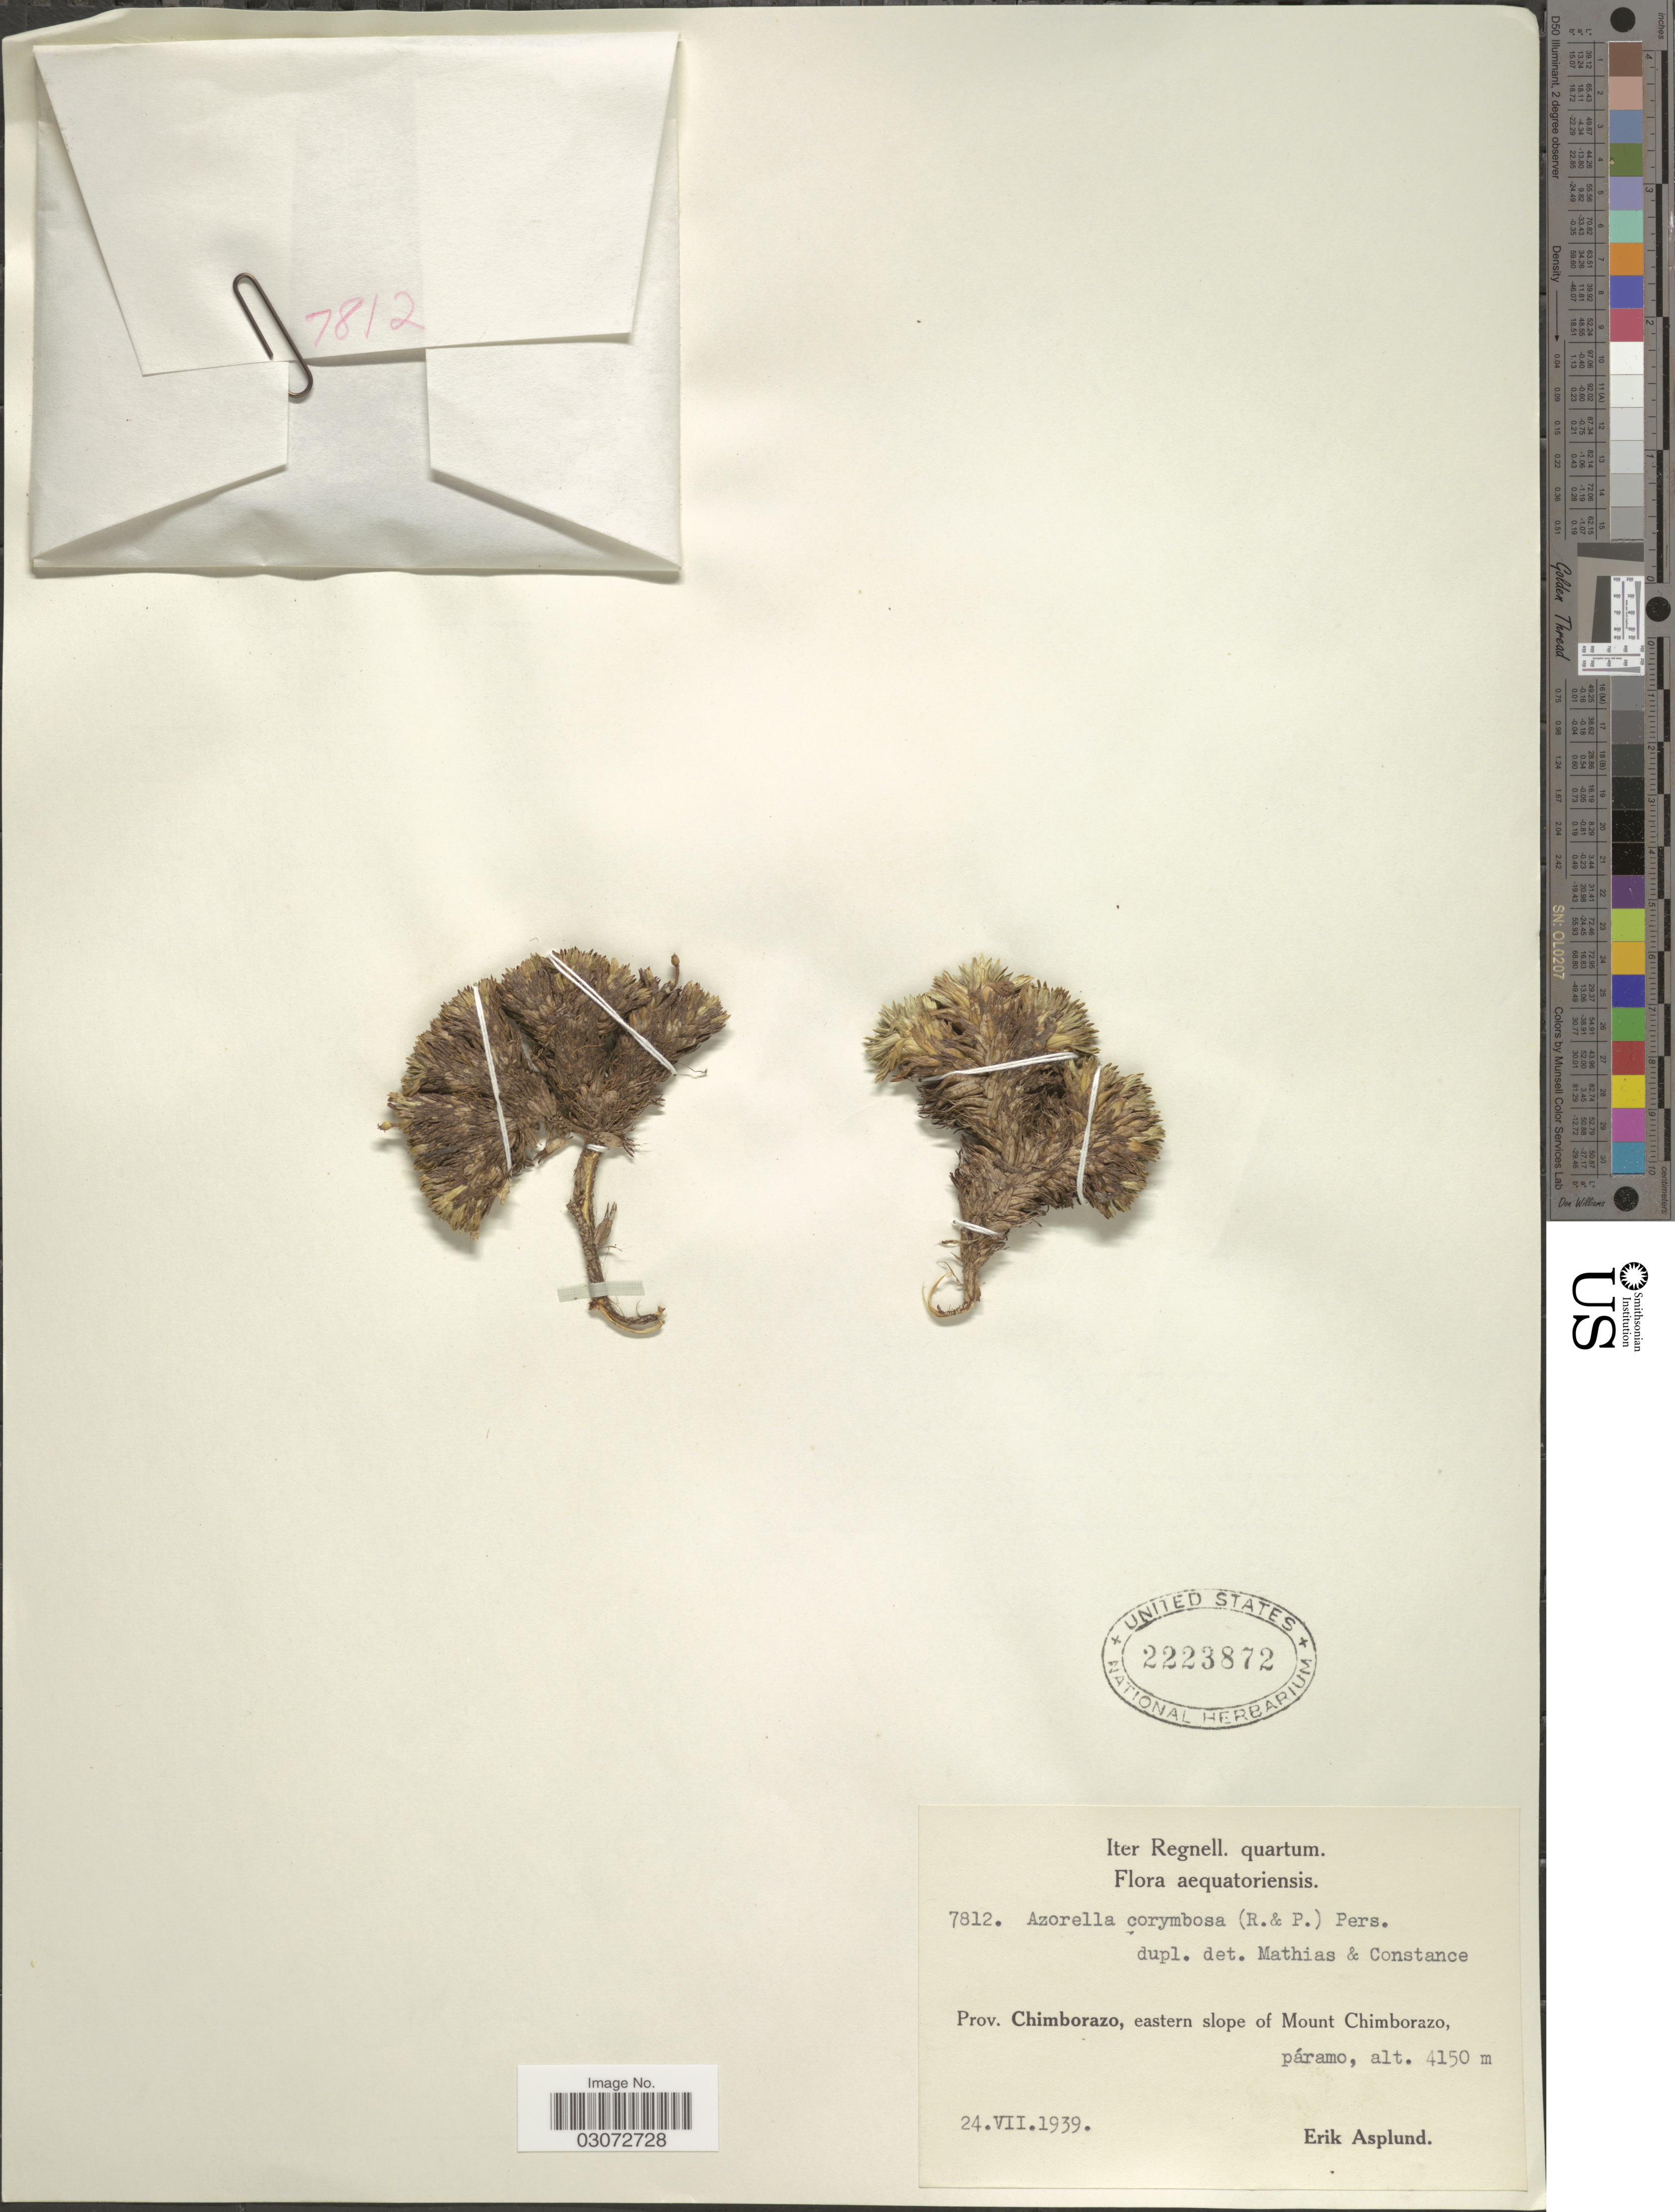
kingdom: Plantae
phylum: Tracheophyta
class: Magnoliopsida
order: Apiales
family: Apiaceae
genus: Azorella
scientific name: Azorella corymbosa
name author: (Ruiz & Pav.) Pers.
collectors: E. Asplund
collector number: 7812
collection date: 1939-07-24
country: Ecuador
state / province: Chimborazo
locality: Eastern slope of Mount Chimborazo.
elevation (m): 4150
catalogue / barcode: US 2223872